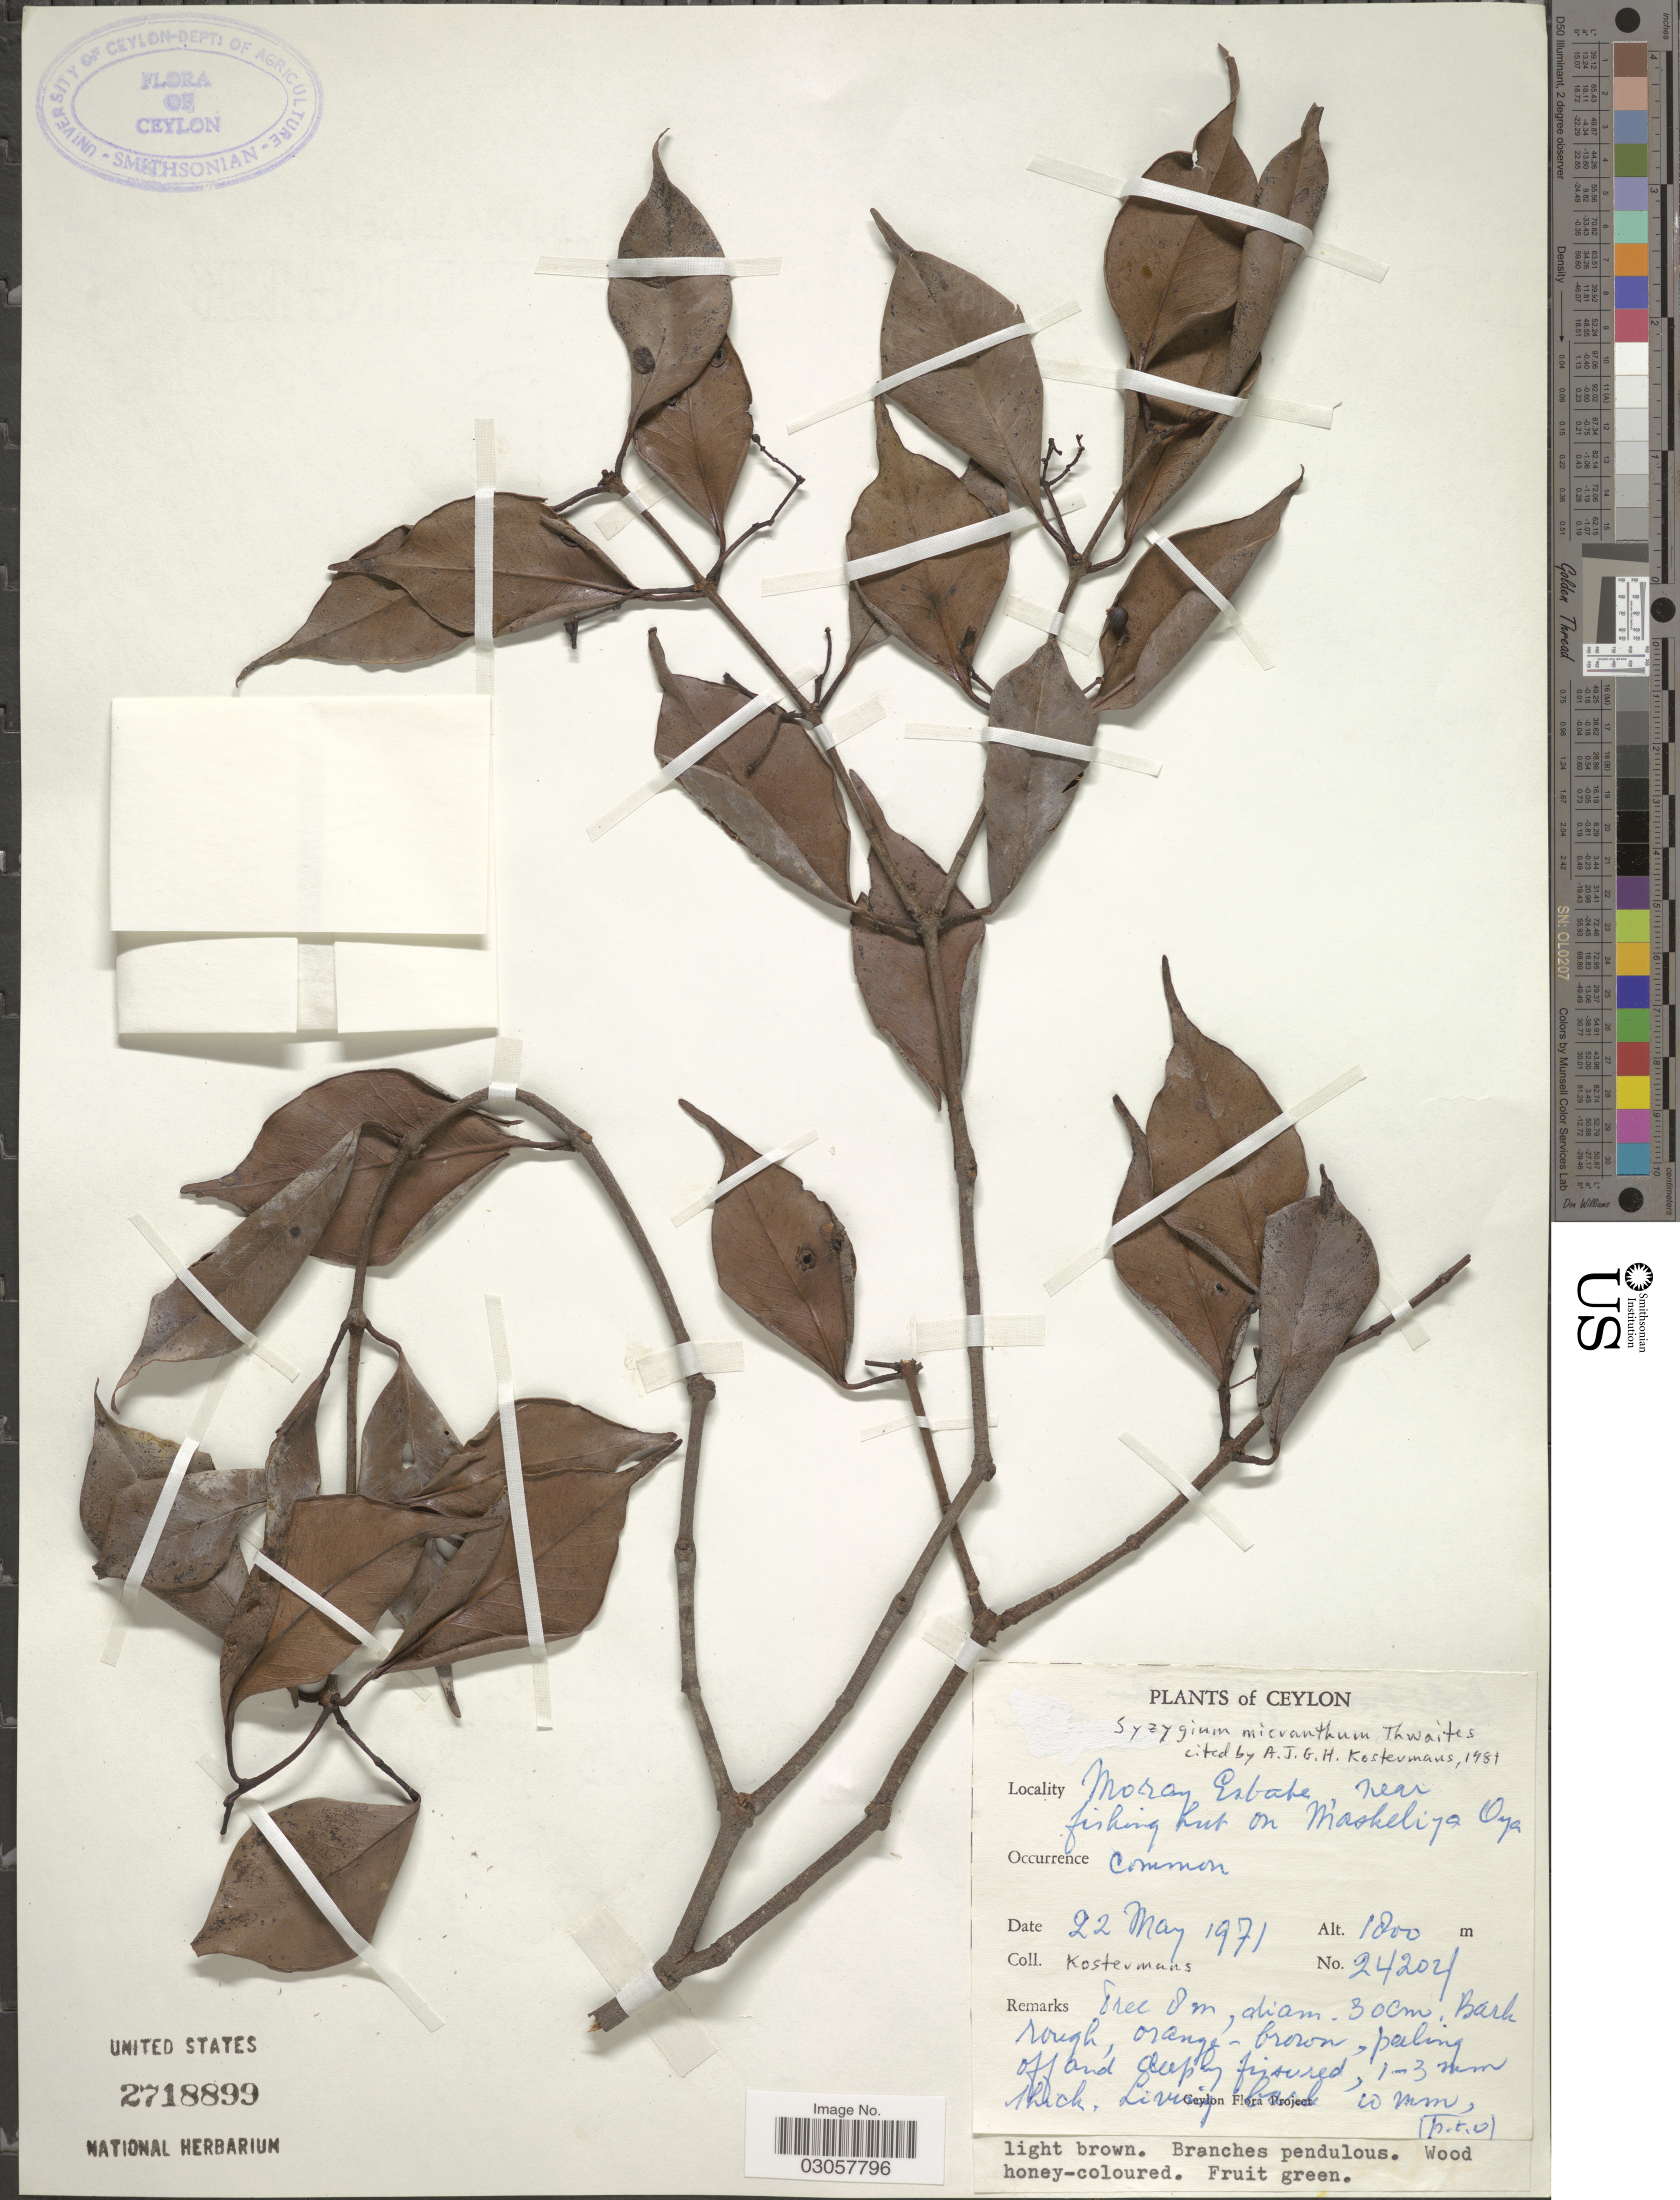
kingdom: Plantae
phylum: Tracheophyta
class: Magnoliopsida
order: Myrtales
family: Myrtaceae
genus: Syzygium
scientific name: Syzygium micranthum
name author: Thwaites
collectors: Kostermans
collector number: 24204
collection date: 1971-05-22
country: Sri Lanka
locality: Ceylon, Moray Estate, near fishing hut on maskeliya Oya.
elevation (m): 1800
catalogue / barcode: US 2718899